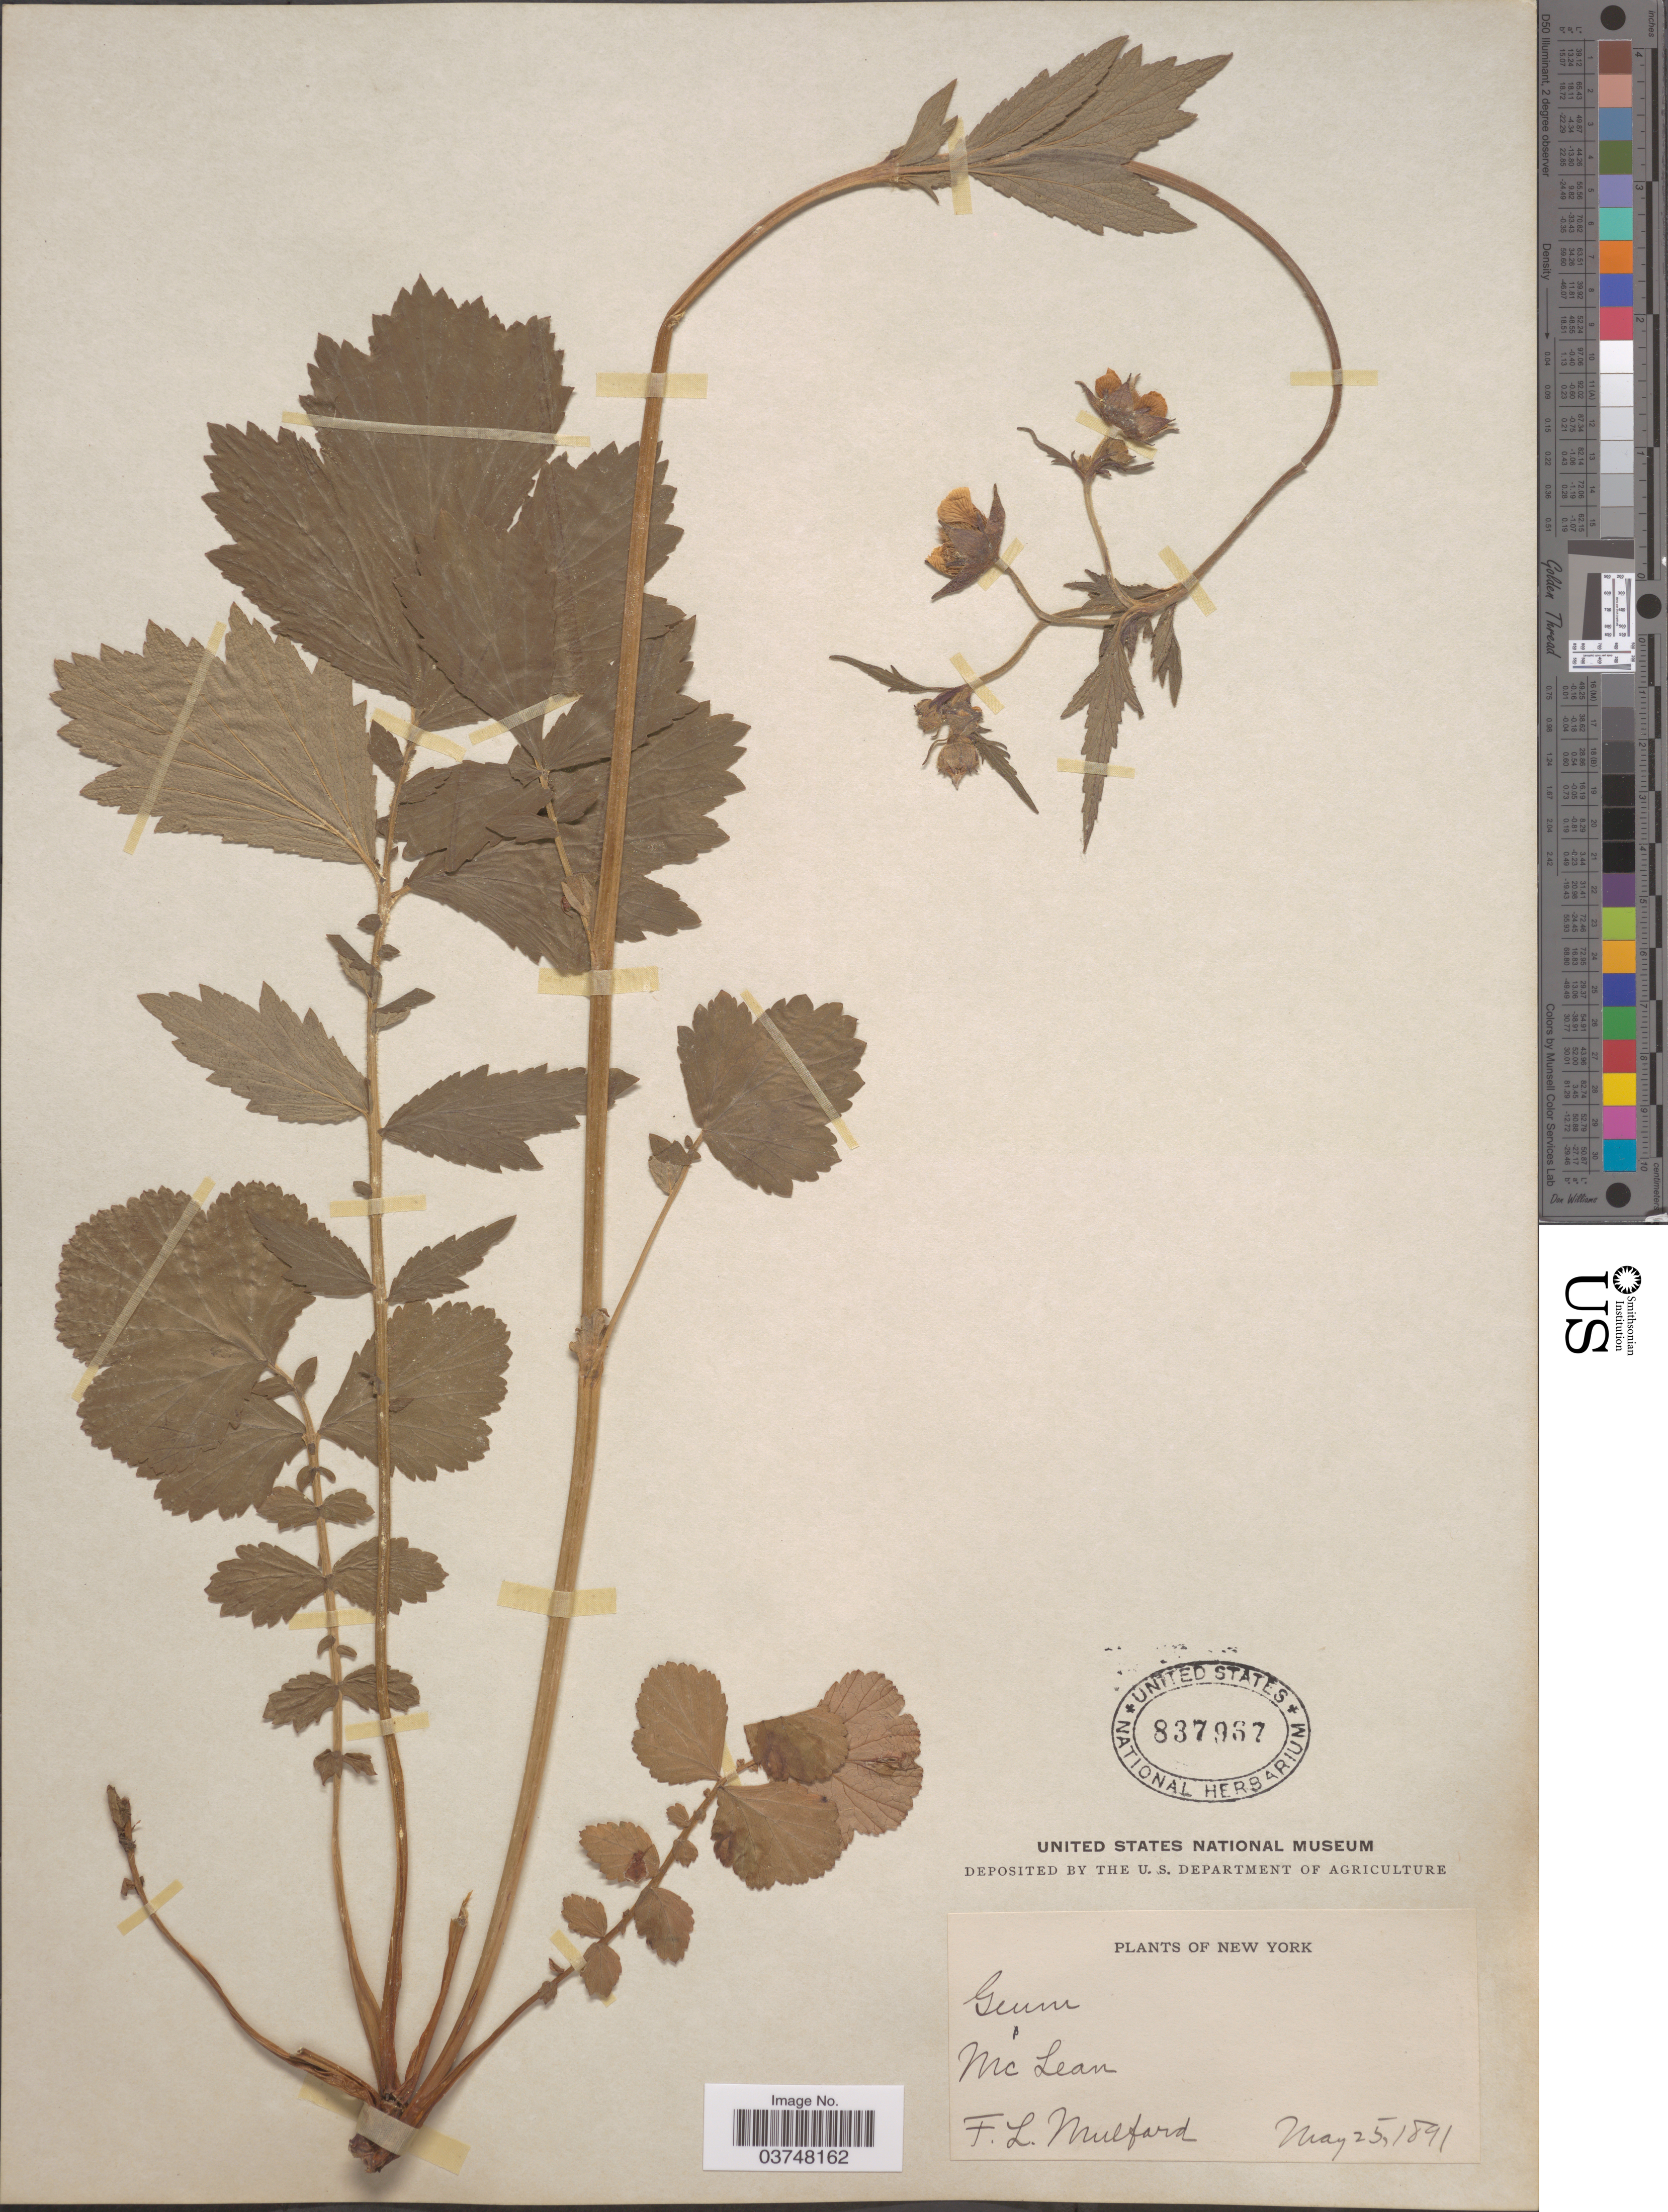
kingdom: Plantae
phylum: Tracheophyta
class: Magnoliopsida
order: Rosales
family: Rosaceae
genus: Geum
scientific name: Geum sp.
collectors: F. Mulford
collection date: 1891-05-25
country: United States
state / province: New York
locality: Mc Lean.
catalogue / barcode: US 837967